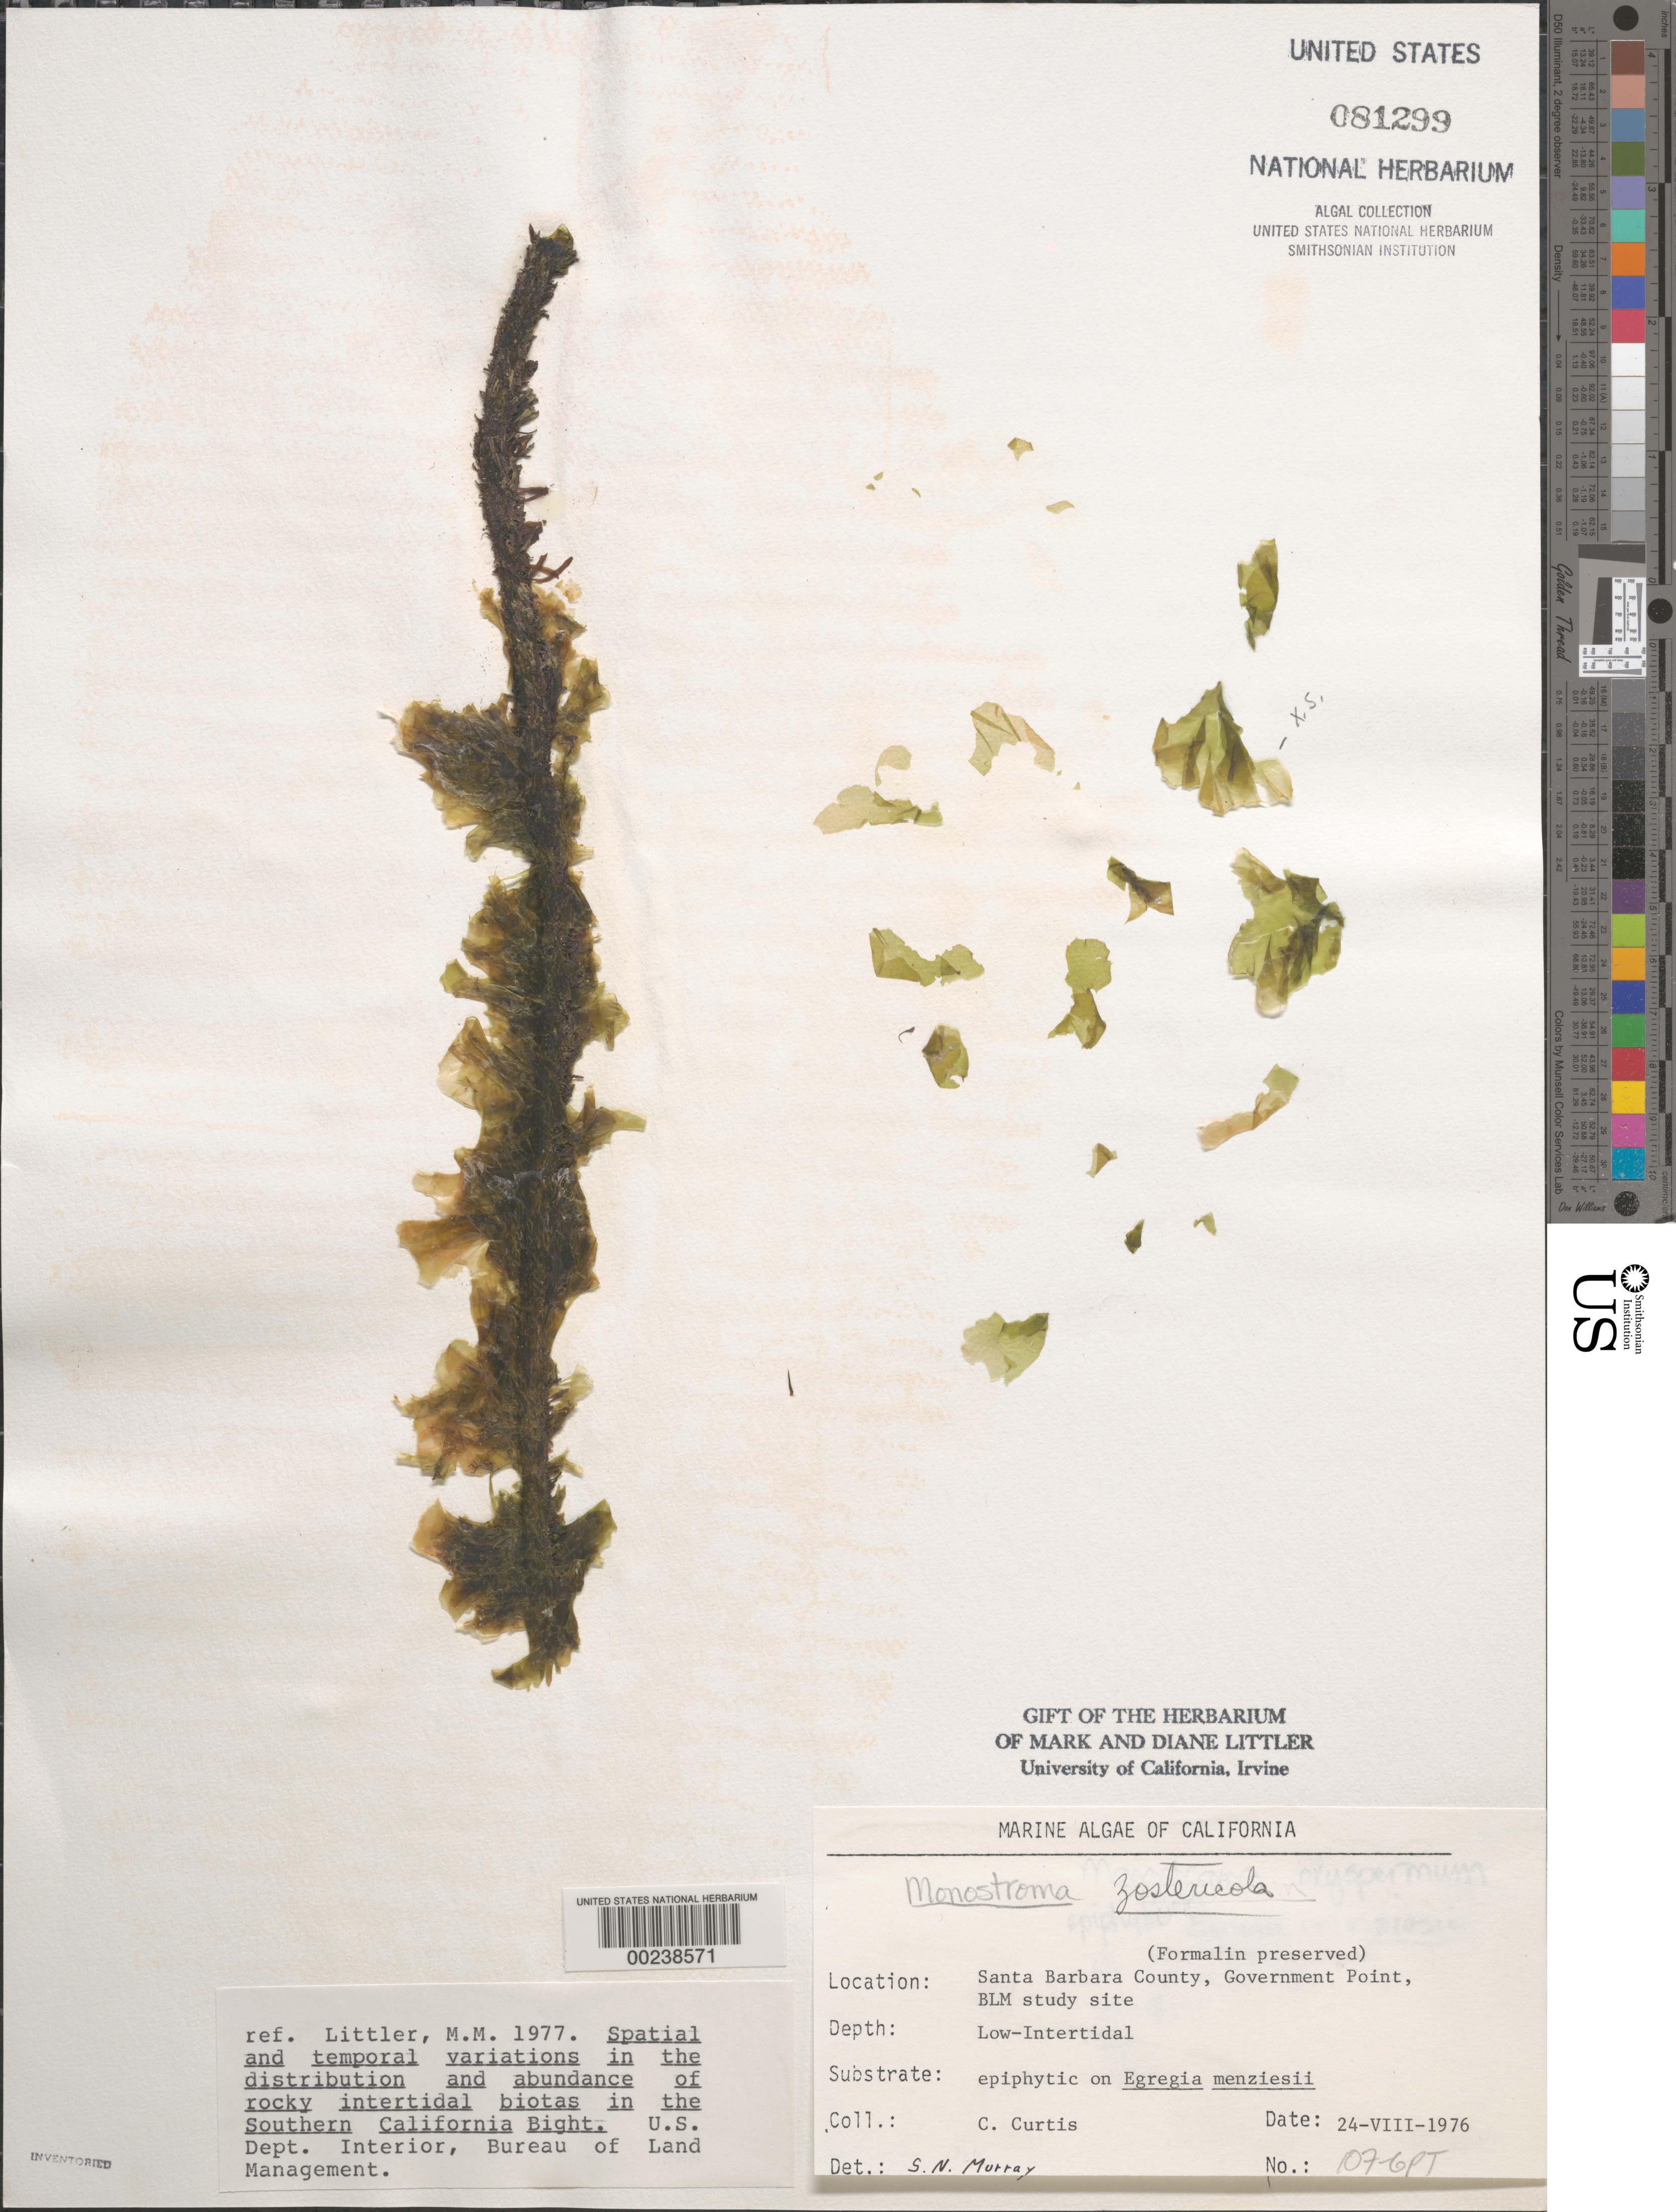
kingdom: Plantae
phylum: Chlorophyta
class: Ulvophyceae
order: Ulvales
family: Kornmanniaceae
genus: Kornmannia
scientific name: Kornmannia zostericola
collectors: C. Curtis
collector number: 107-gpt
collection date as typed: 24 Aug 1976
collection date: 1976-08-24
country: United States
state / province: California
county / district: Santa Barbara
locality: Government Point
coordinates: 34 26'31"N, 120 24'06"W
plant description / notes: BLM-SOCALBIGHT Rocky Intertidal Survey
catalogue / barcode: US 81299